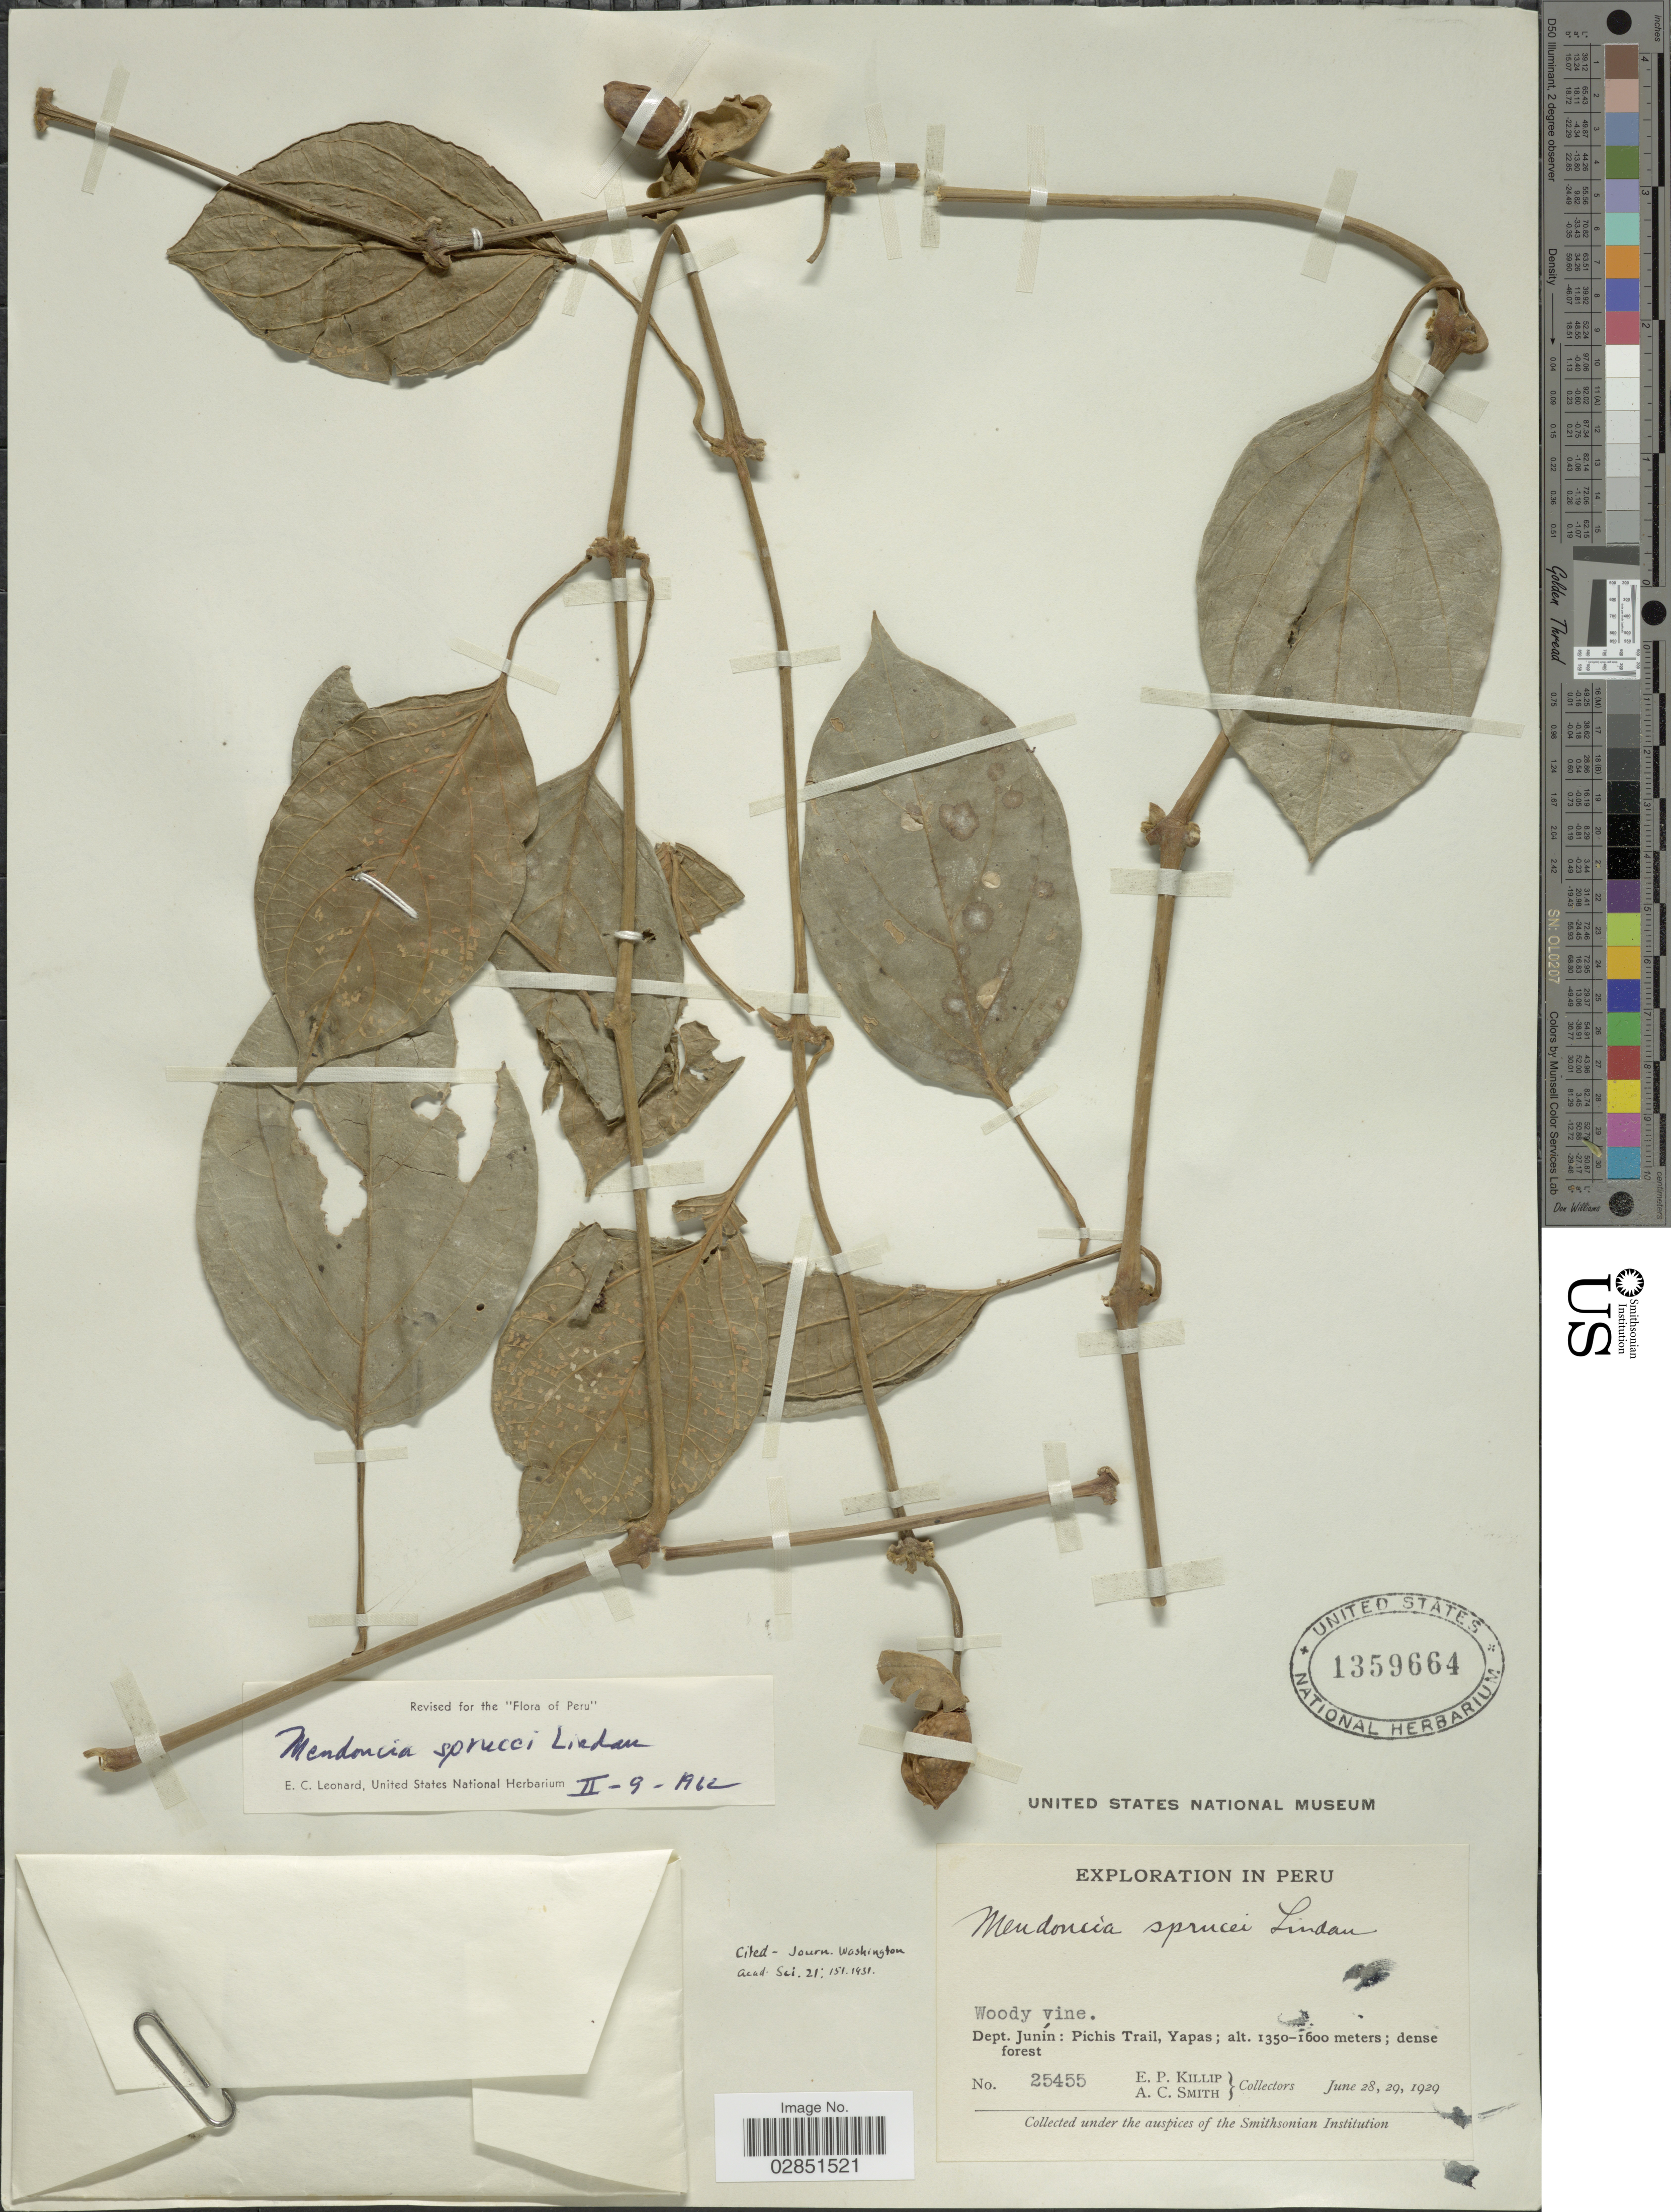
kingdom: Plantae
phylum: Tracheophyta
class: Magnoliopsida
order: Lamiales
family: Acanthaceae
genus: Mendoncia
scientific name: Mendoncia sprucei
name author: Lindau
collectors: E. P. Killip & A. C. Smith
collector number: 25455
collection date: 1929-06-28/1929-06-29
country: Peru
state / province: Junín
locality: Dept. Junín: Pichis Trail, Yapas.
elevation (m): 1350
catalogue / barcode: US 1359664